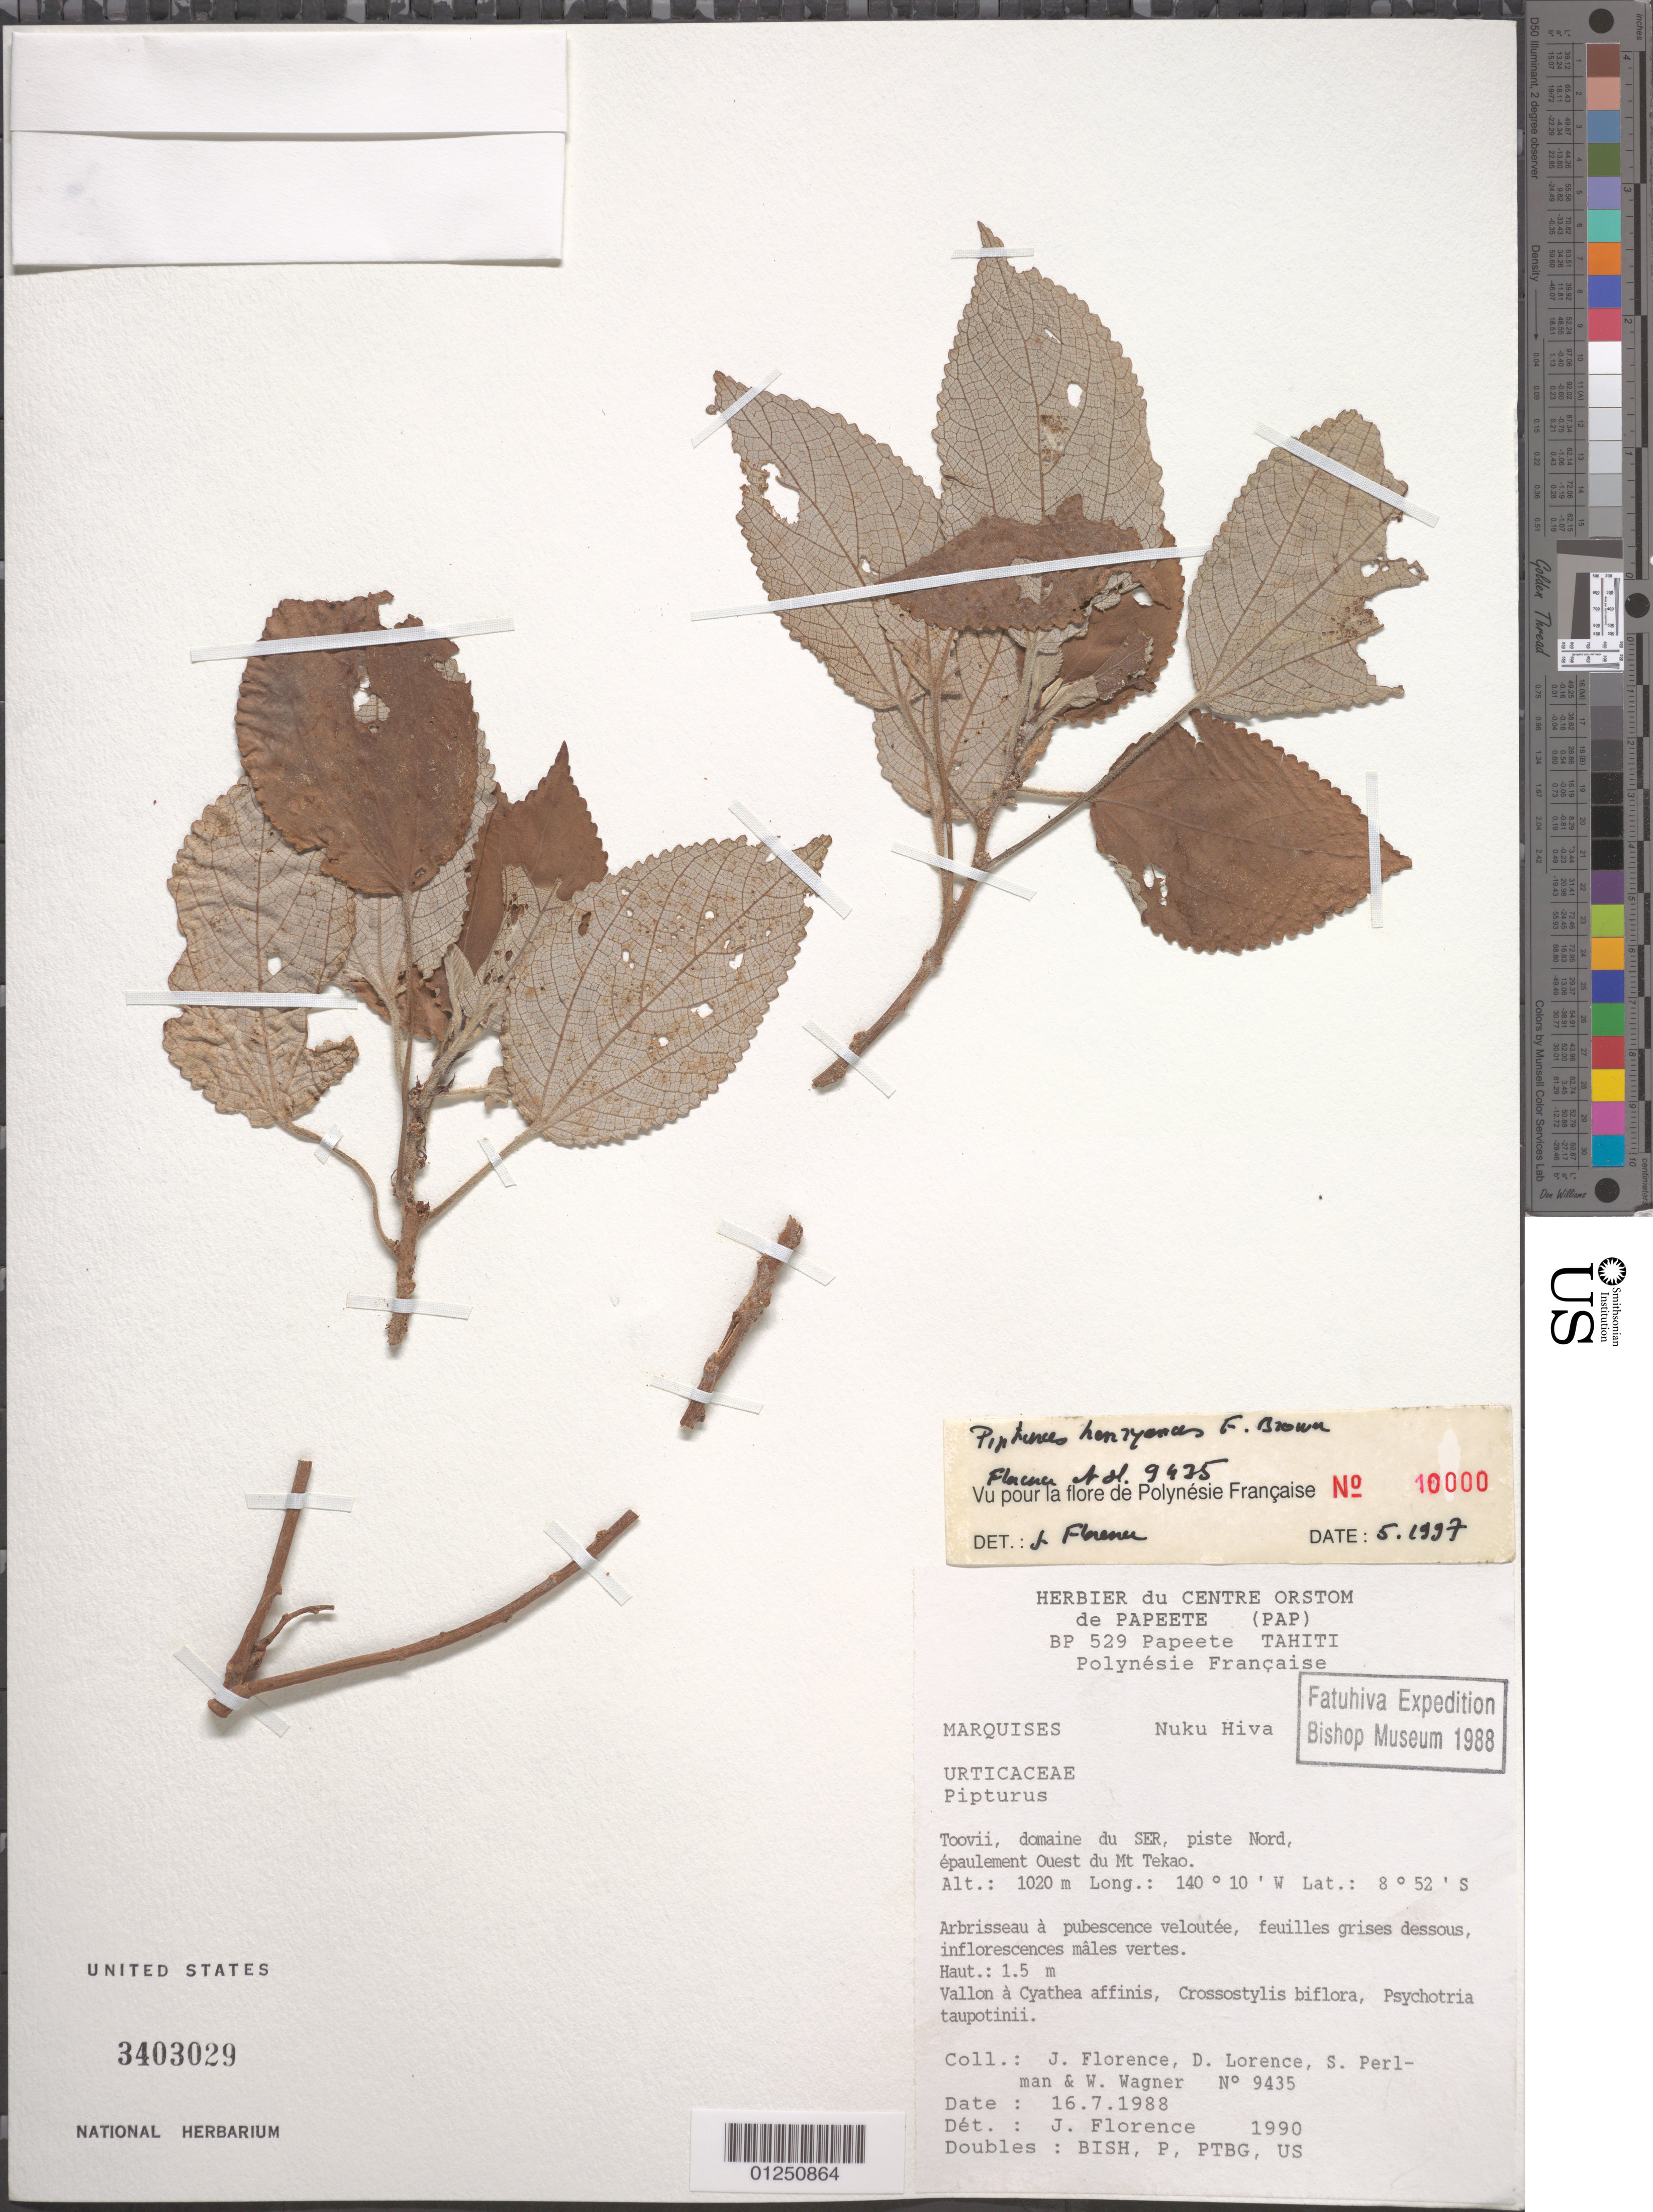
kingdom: Plantae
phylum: Tracheophyta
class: Magnoliopsida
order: Rosales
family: Urticaceae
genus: Pipturus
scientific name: Pipturus henryanus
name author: F. Br.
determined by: Florence, J.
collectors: J. Florence, D. Lorence, W. L. Wagner & S. P. Perlman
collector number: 9435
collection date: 1988-07-16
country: French Polynesia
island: Nuku Hiva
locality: Toovii, domaine du SER, piste N, epaulement W du Mt. Tekao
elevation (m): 1020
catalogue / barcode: US 3403029